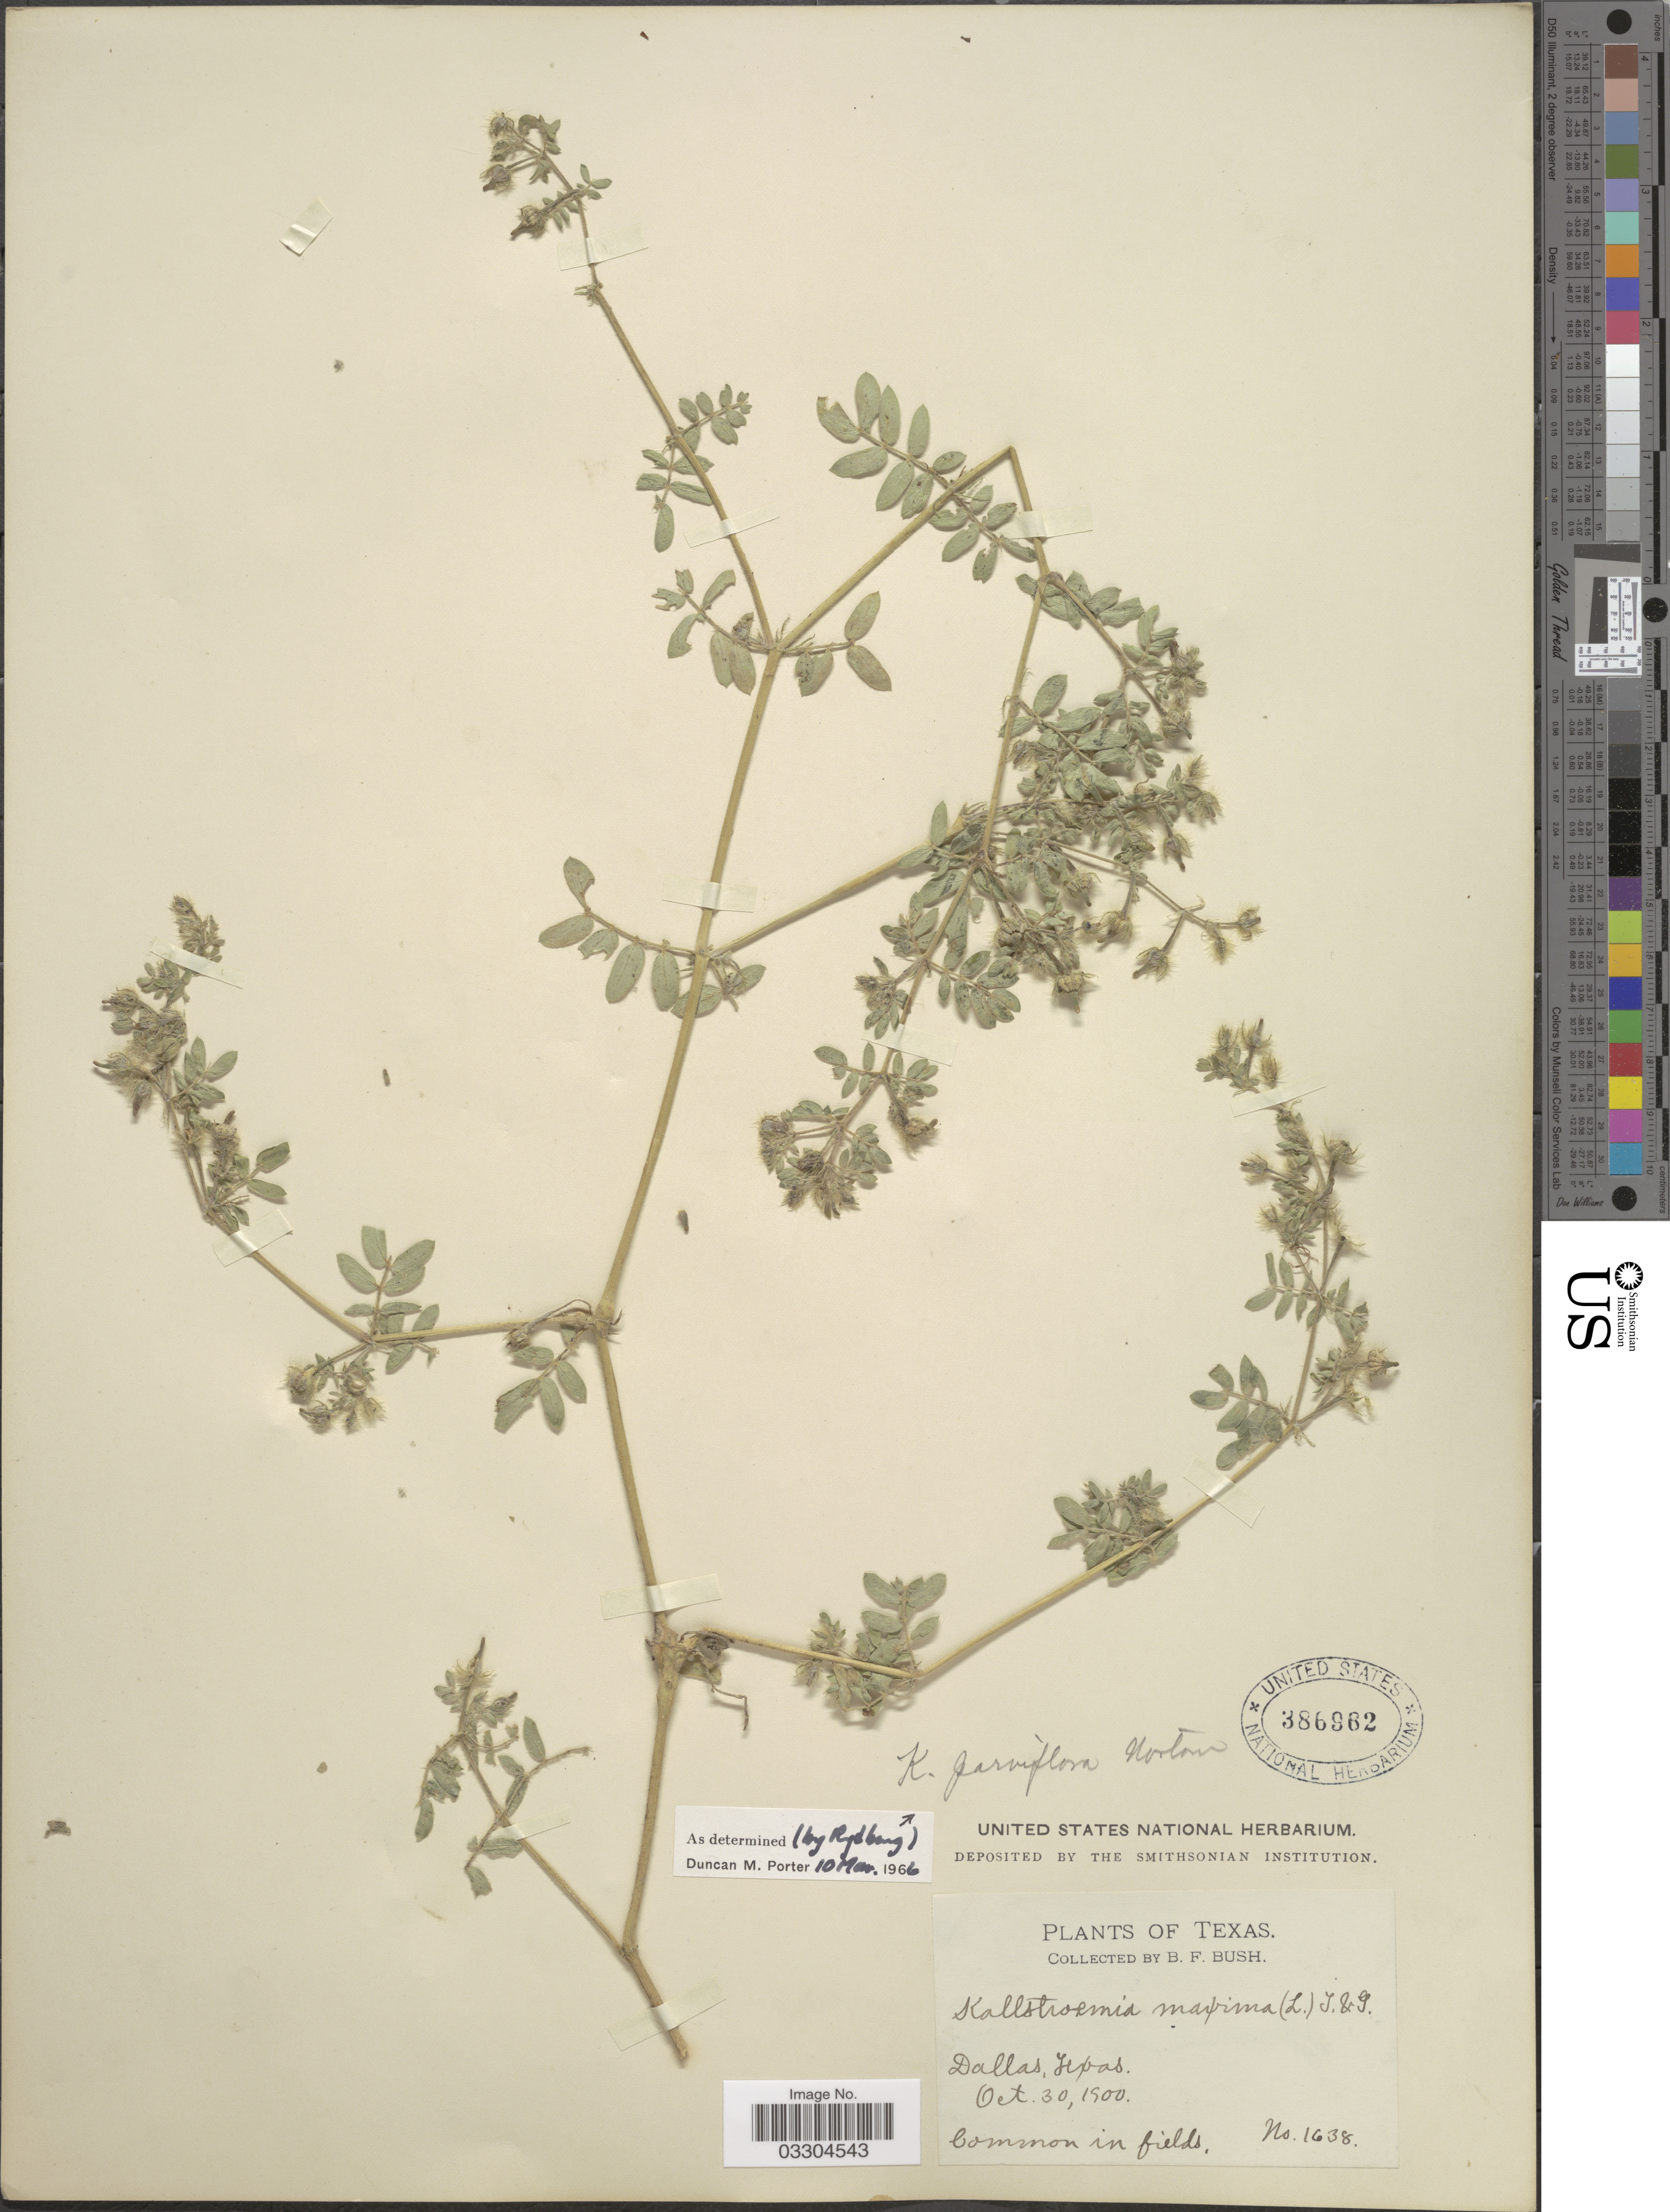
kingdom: Plantae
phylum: Tracheophyta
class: Magnoliopsida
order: Zygophyllales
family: Zygophyllaceae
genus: Kallstroemia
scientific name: Kallstroemia parviflora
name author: Norton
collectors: B. F. Bush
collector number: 1638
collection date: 1900-10-30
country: United States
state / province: Texas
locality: Dallas.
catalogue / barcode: US 386962